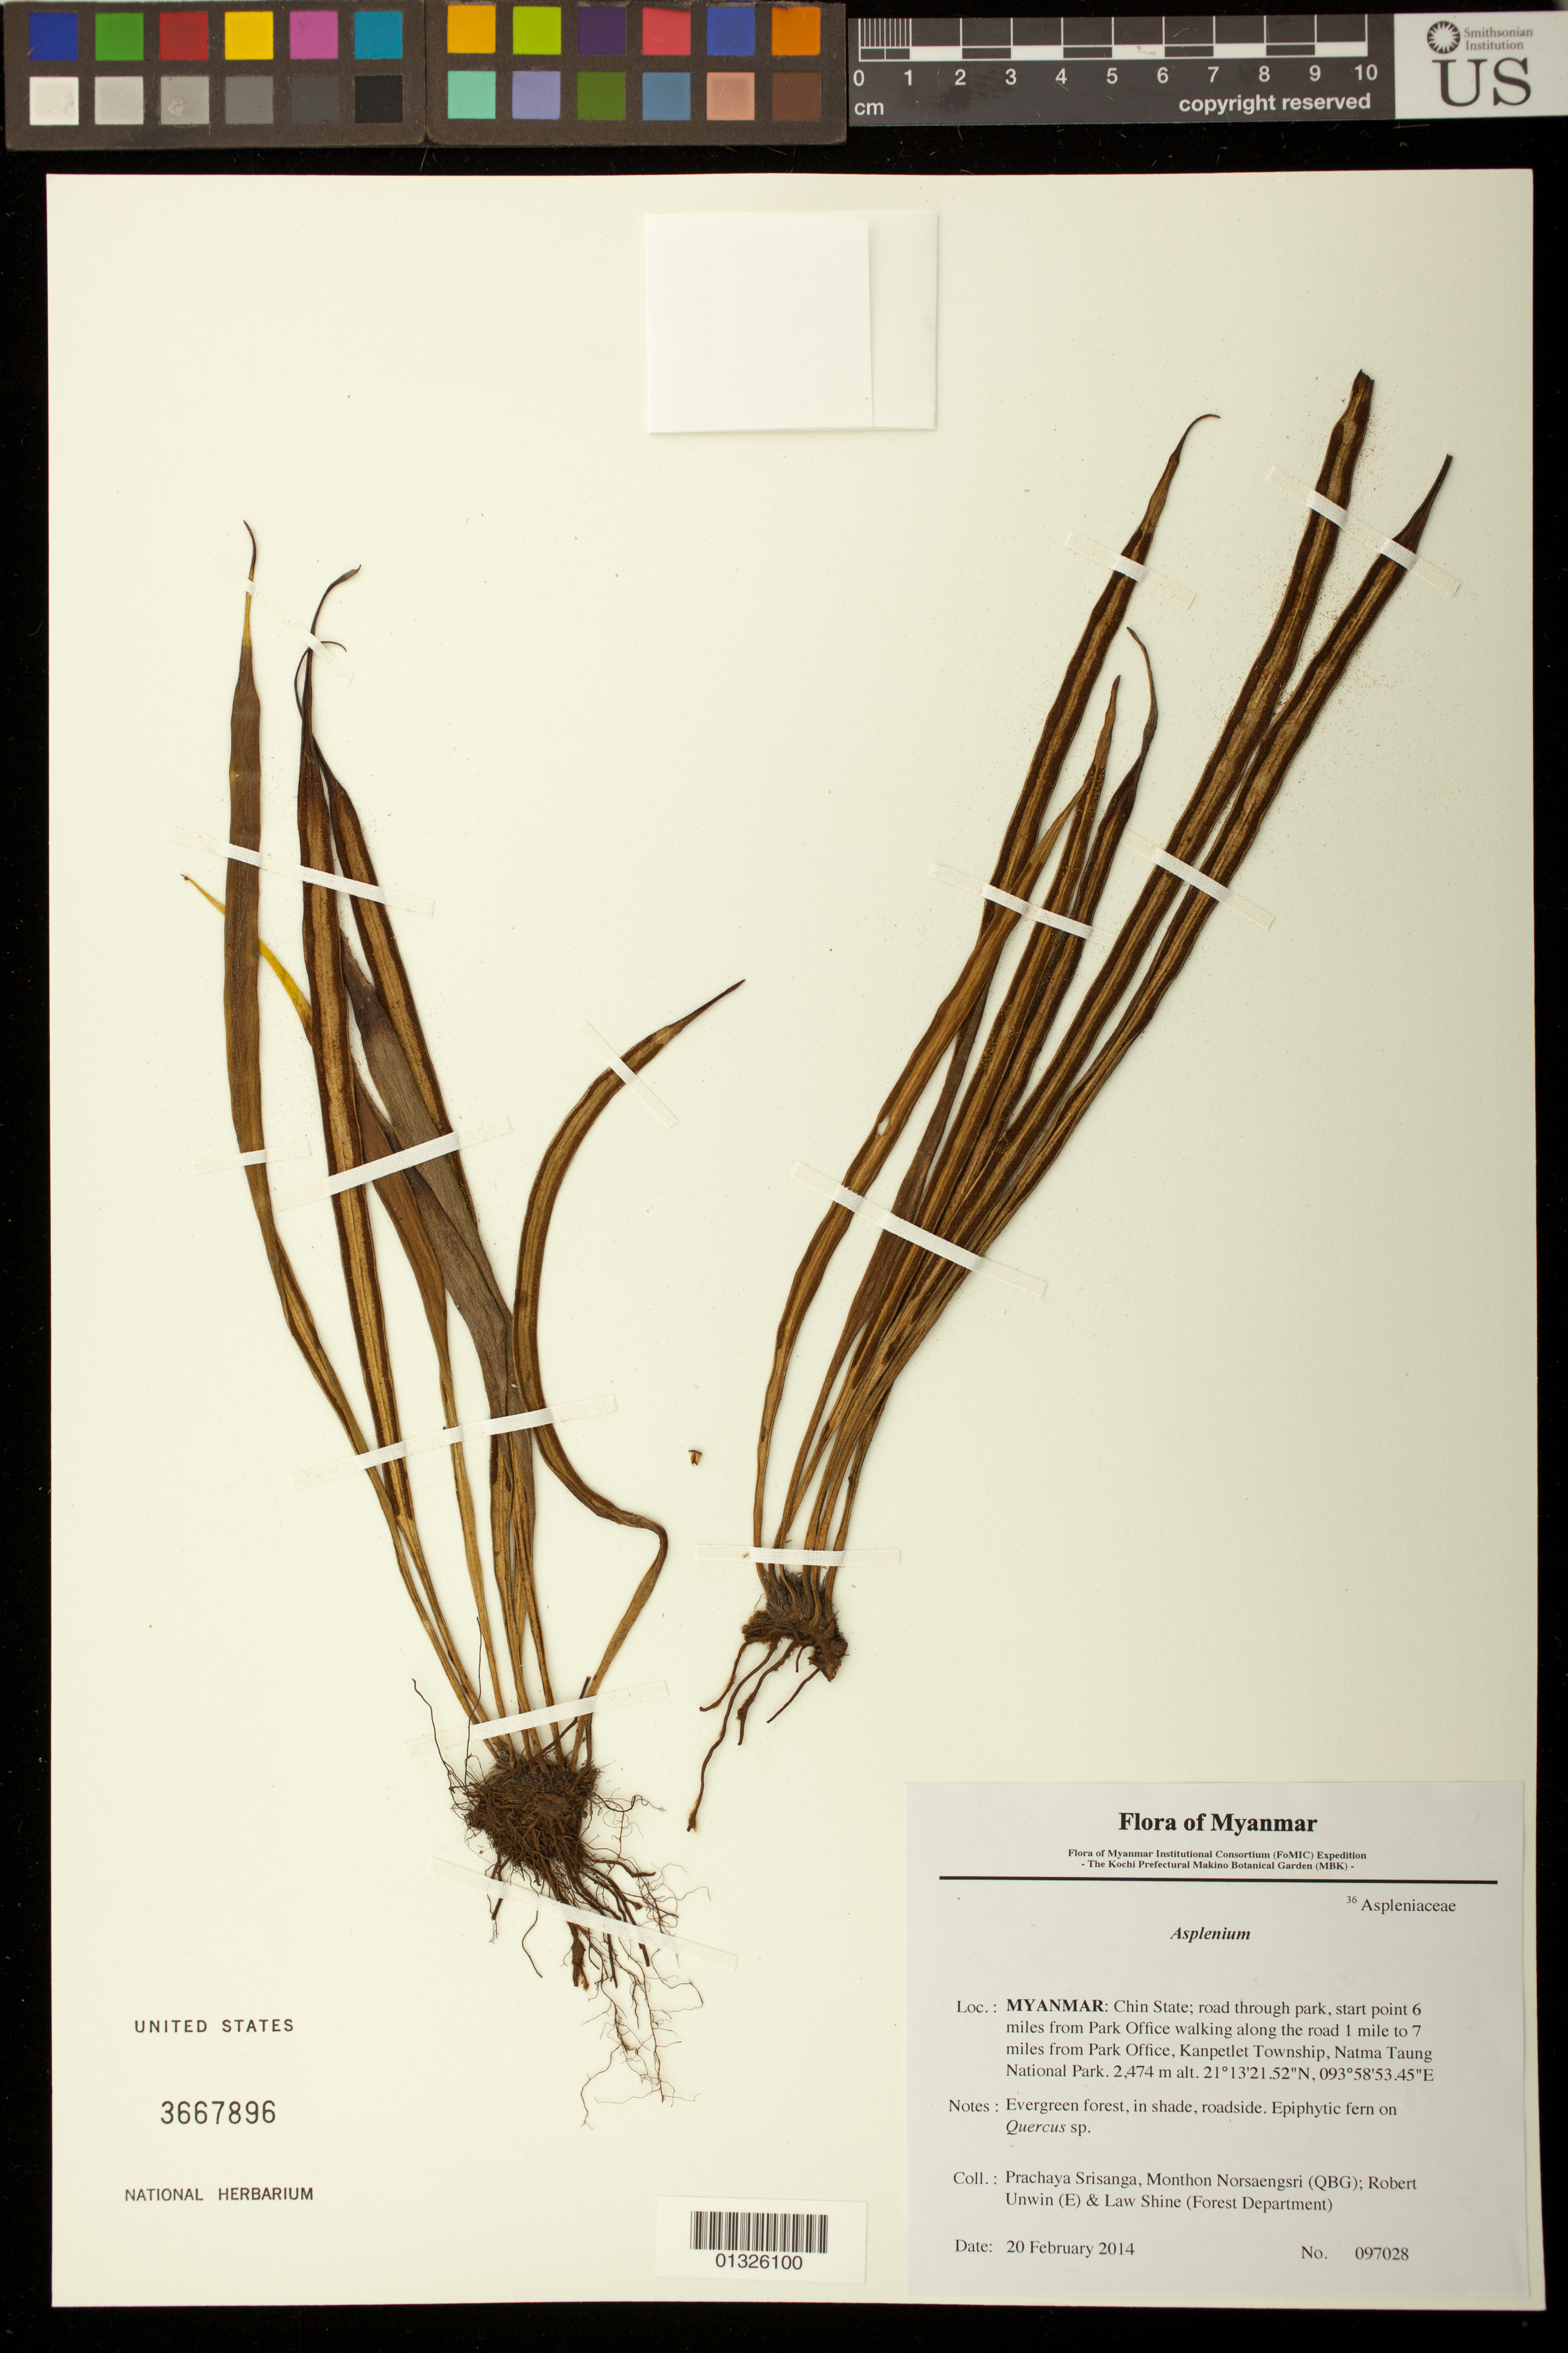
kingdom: Plantae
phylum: Tracheophyta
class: Polypodiopsida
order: Polypodiales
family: Aspleniaceae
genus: Asplenium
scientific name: Asplenium sp.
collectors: P. Srisanga, M. Norsaengsri, R. Unwin & L. Shine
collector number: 97028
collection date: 2014-02-20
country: Myanmar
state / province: Chin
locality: Road through park, start point 6 miles from Park Office walking along the road 1 mile to 7 miles from Park Office, Kanpetlet Township, Natma Taung National Park.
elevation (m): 2474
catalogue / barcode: US 3667896